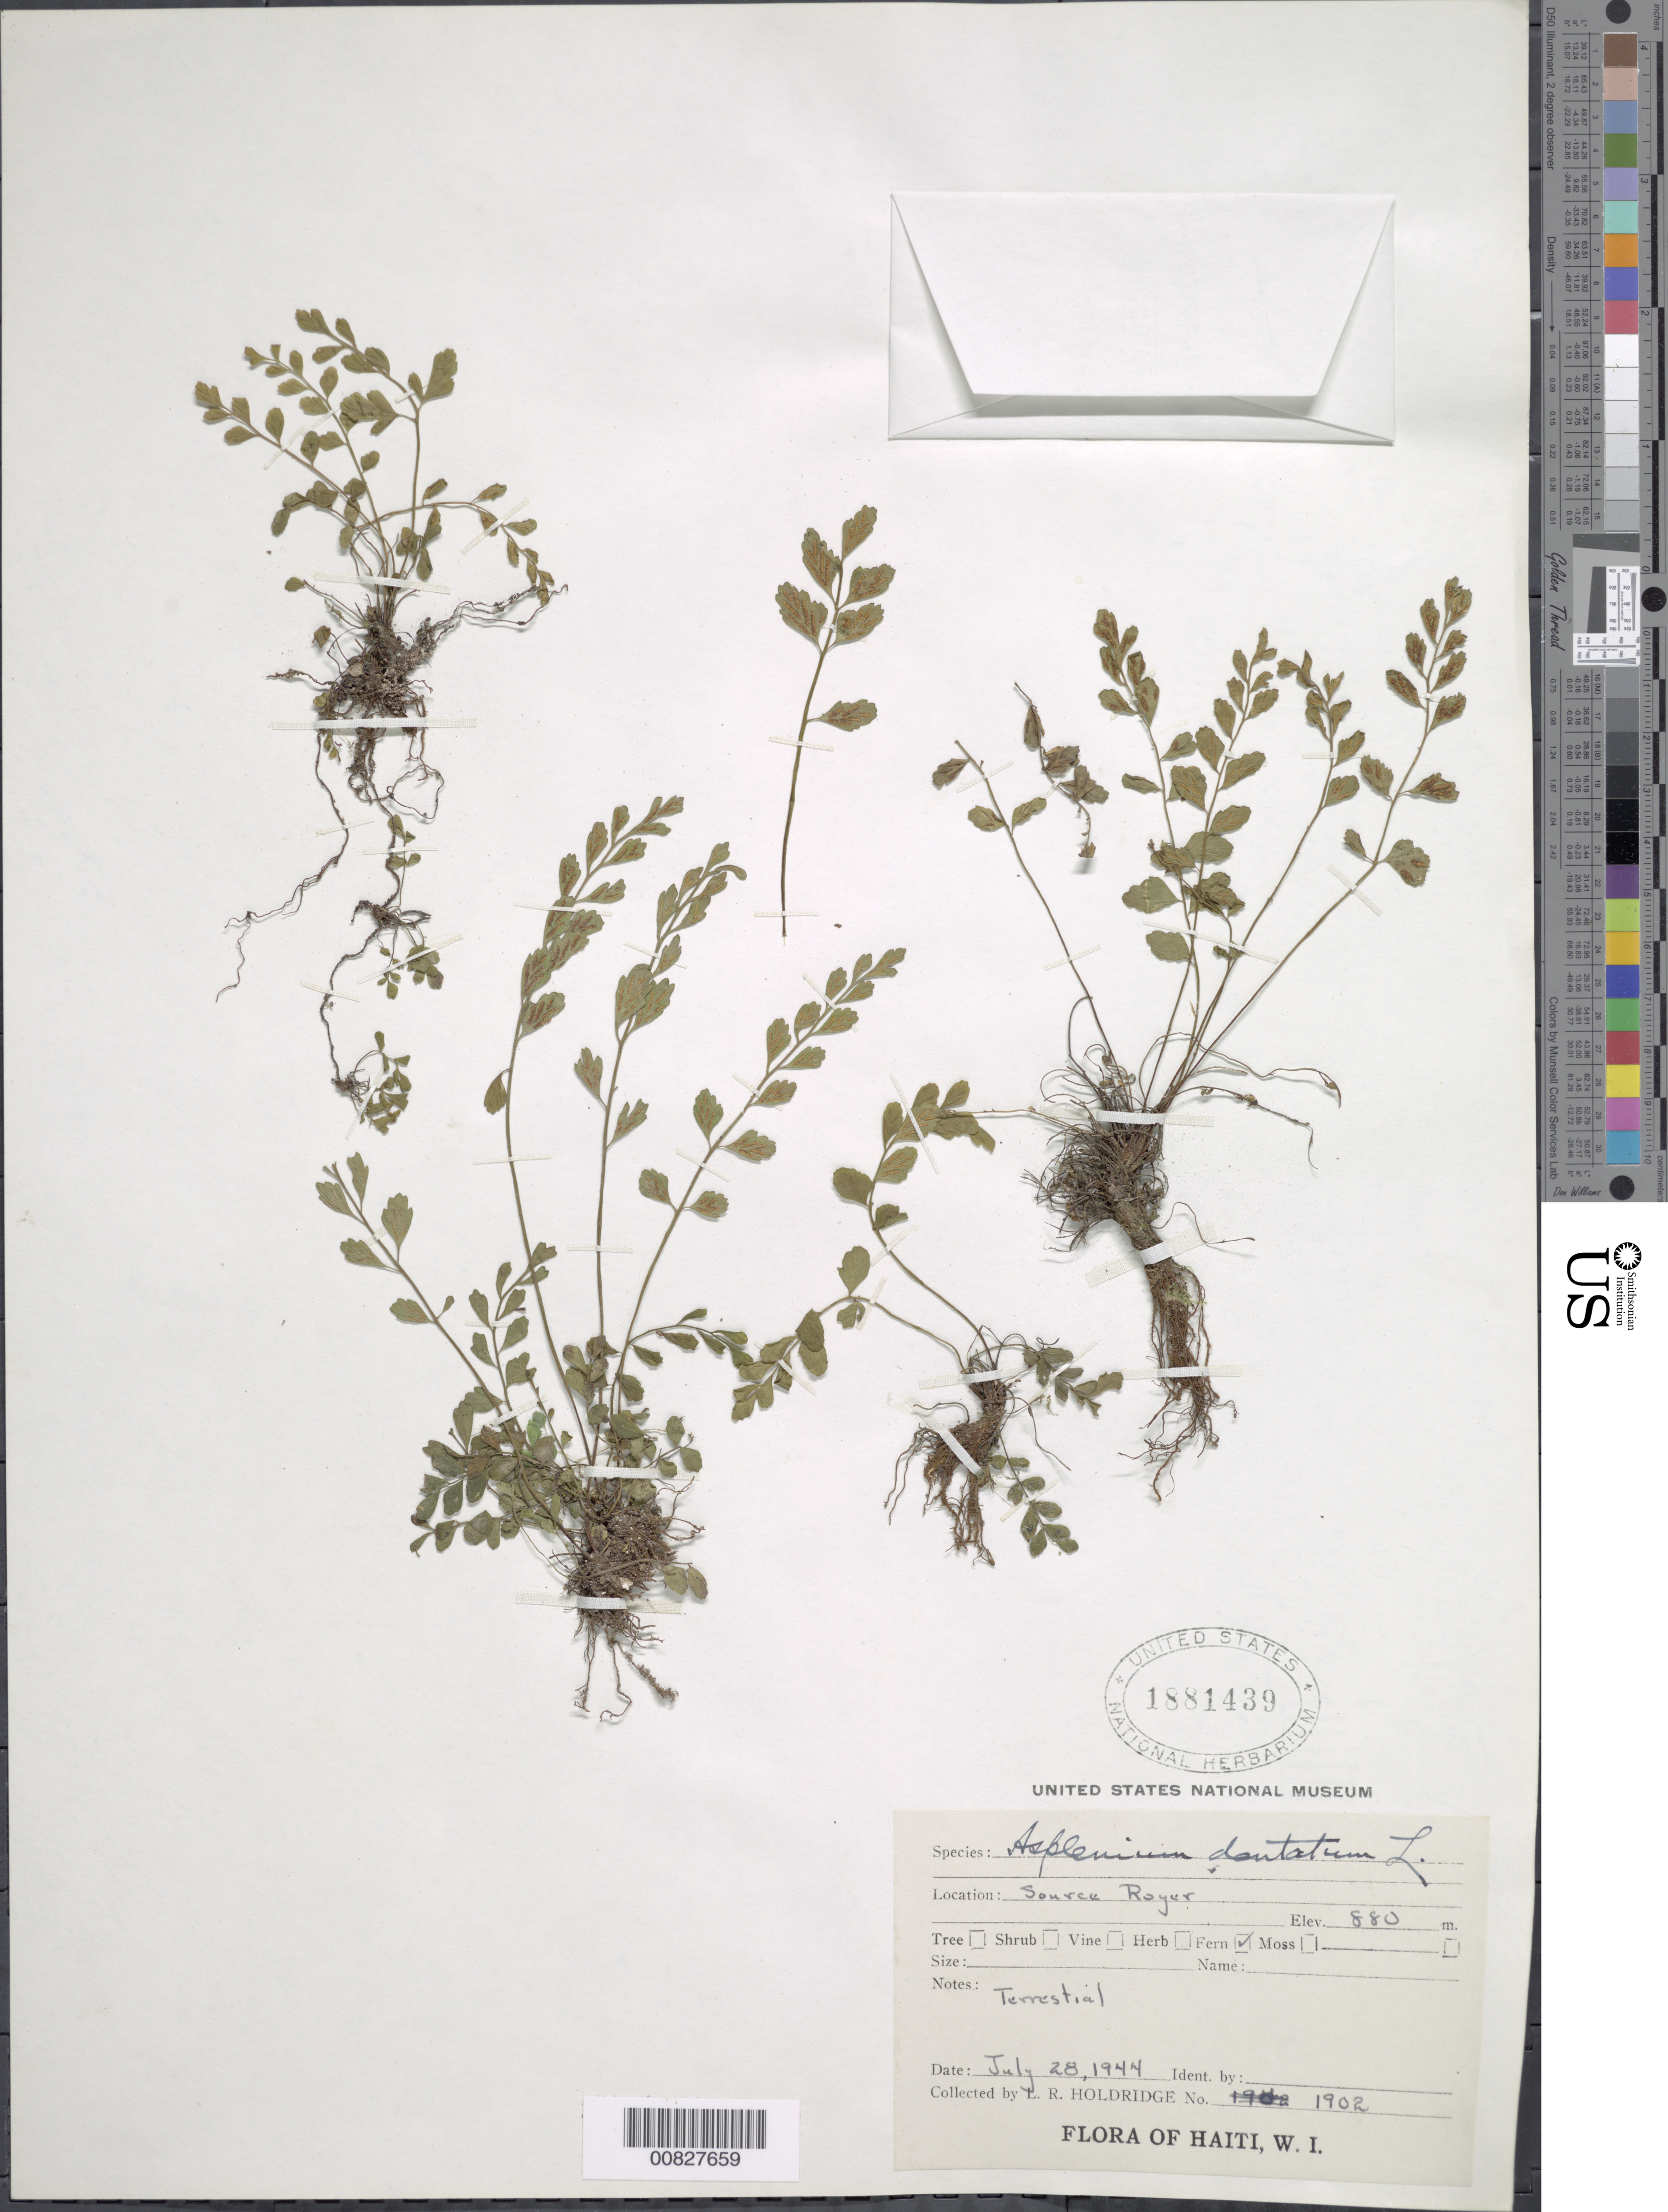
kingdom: Plantae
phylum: Tracheophyta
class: Polypodiopsida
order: Polypodiales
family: Aspleniaceae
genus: Asplenium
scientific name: Asplenium trichomanes-dentatum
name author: L.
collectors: L. Holdridge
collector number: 1902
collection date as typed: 28 Jul 1944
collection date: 1944-07-28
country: Haiti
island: Hispaniola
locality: Source Roger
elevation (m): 880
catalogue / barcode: US 1881439